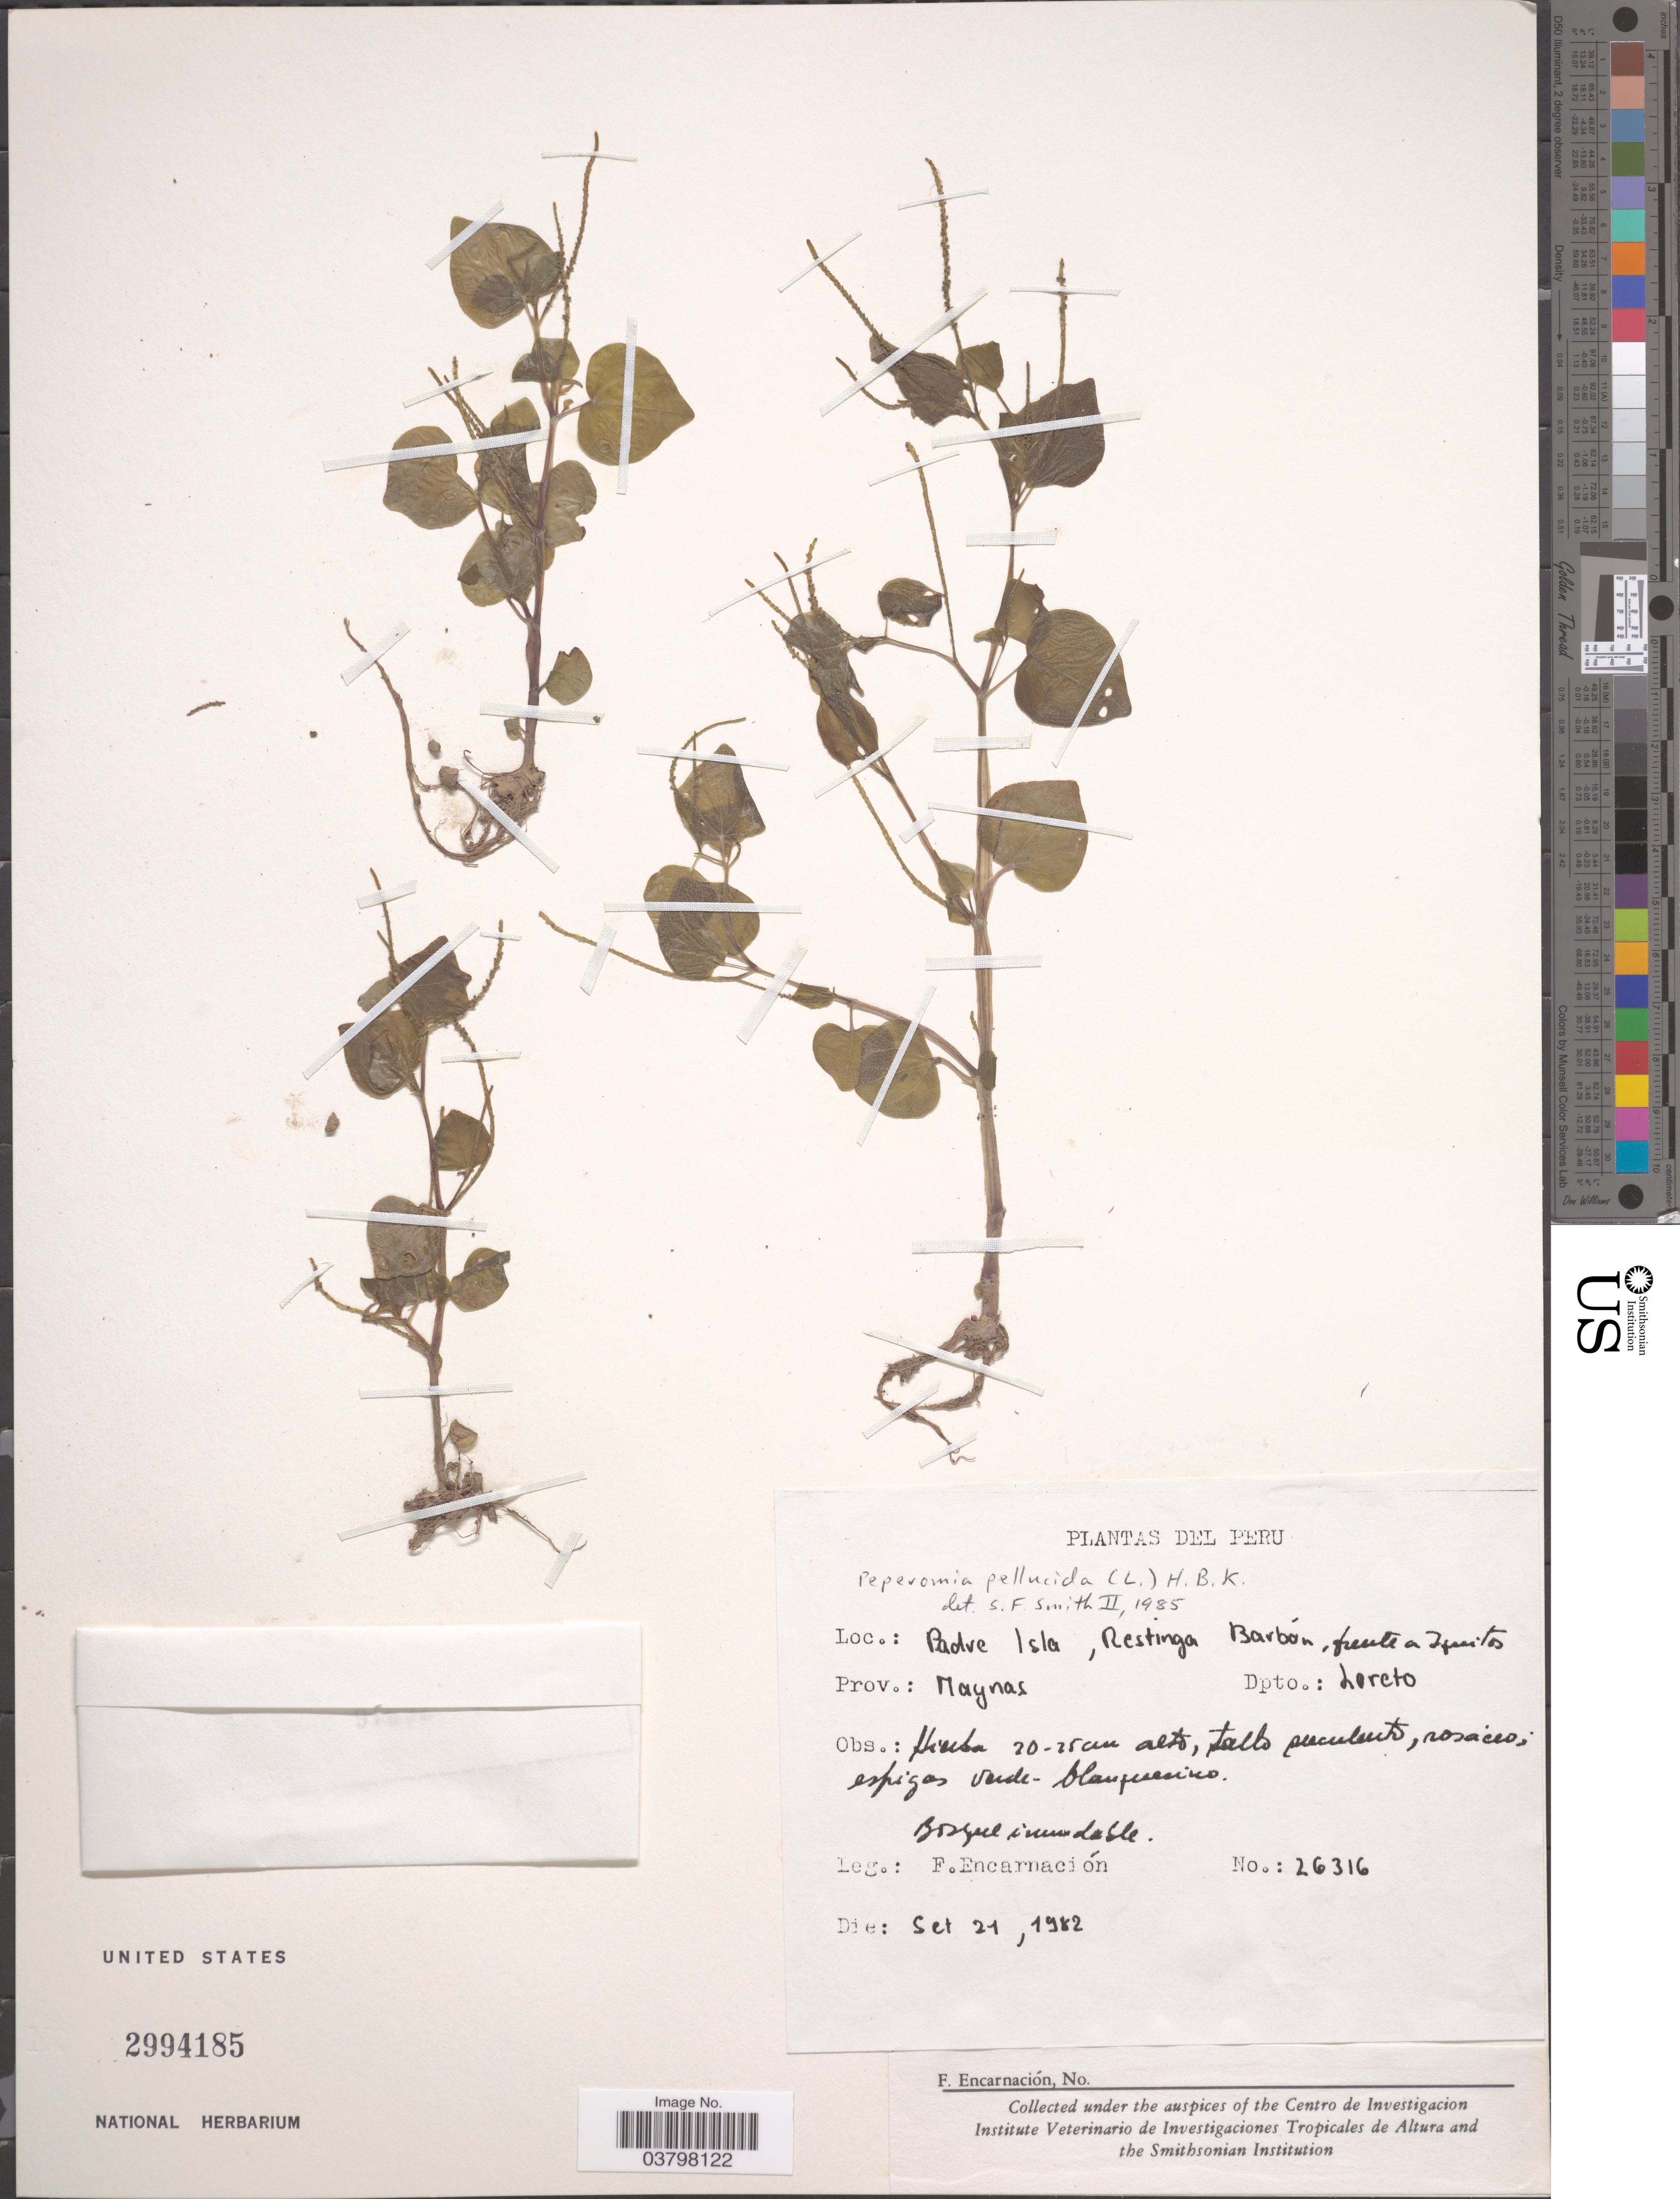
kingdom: Plantae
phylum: Tracheophyta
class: Magnoliopsida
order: Piperales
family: Piperaceae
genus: Peperomia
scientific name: Peperomia pellucida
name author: (L.) Kunth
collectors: F. Encarnación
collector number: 26316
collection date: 1982-09-21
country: Peru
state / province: Loreto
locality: Padre Isla, Restinga Barbón, frente a Iquitos. Prov.: Maynas. Dpto.: Loreto.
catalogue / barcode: US 2994185